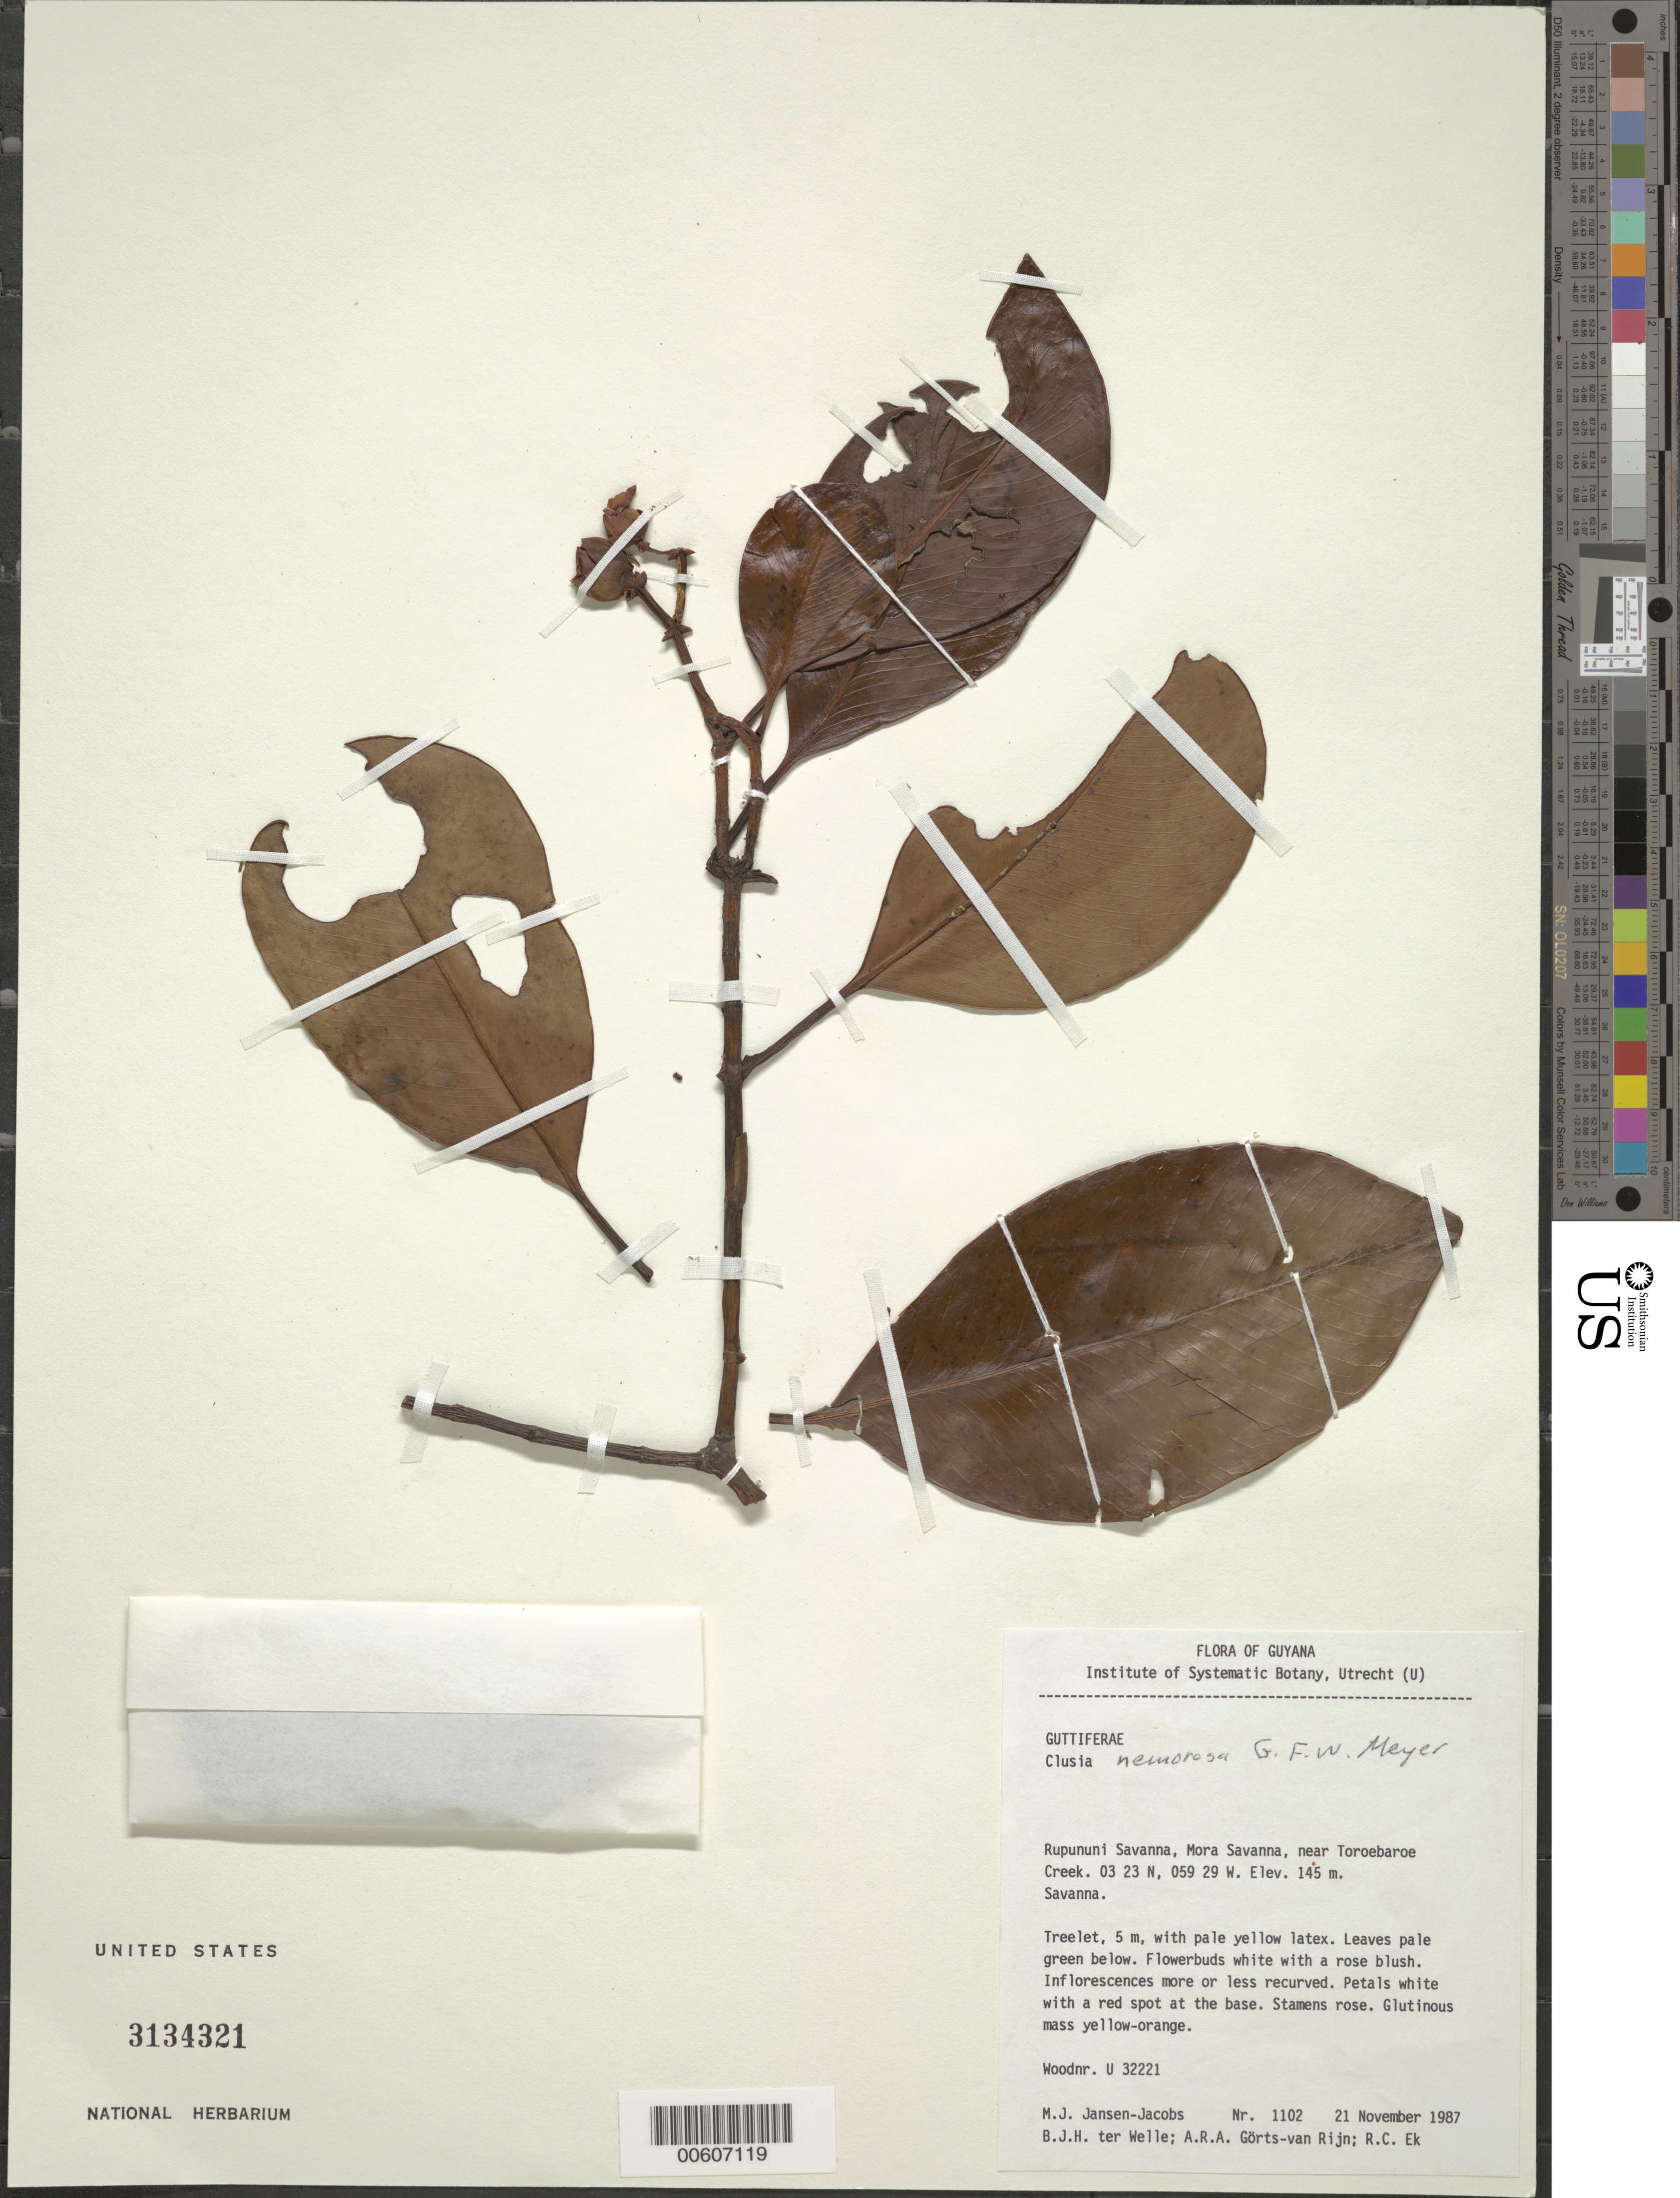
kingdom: Plantae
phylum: Tracheophyta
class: Magnoliopsida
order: Malpighiales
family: Clusiaceae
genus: Clusia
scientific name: Clusia nemorosa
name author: G. Mey.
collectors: M. J. Jansen-Jacobs, B. Welle, A. .R. A. Görts-van Rijn & R. C. Ek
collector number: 1102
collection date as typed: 21-Nov-87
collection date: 1987-11-21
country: Guyana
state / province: U. Takutu-U. Essequibo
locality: Rupununi Savanna, Mora Savanna, near Toroebaroe Creek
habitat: Savanna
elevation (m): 145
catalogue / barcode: US 3134321